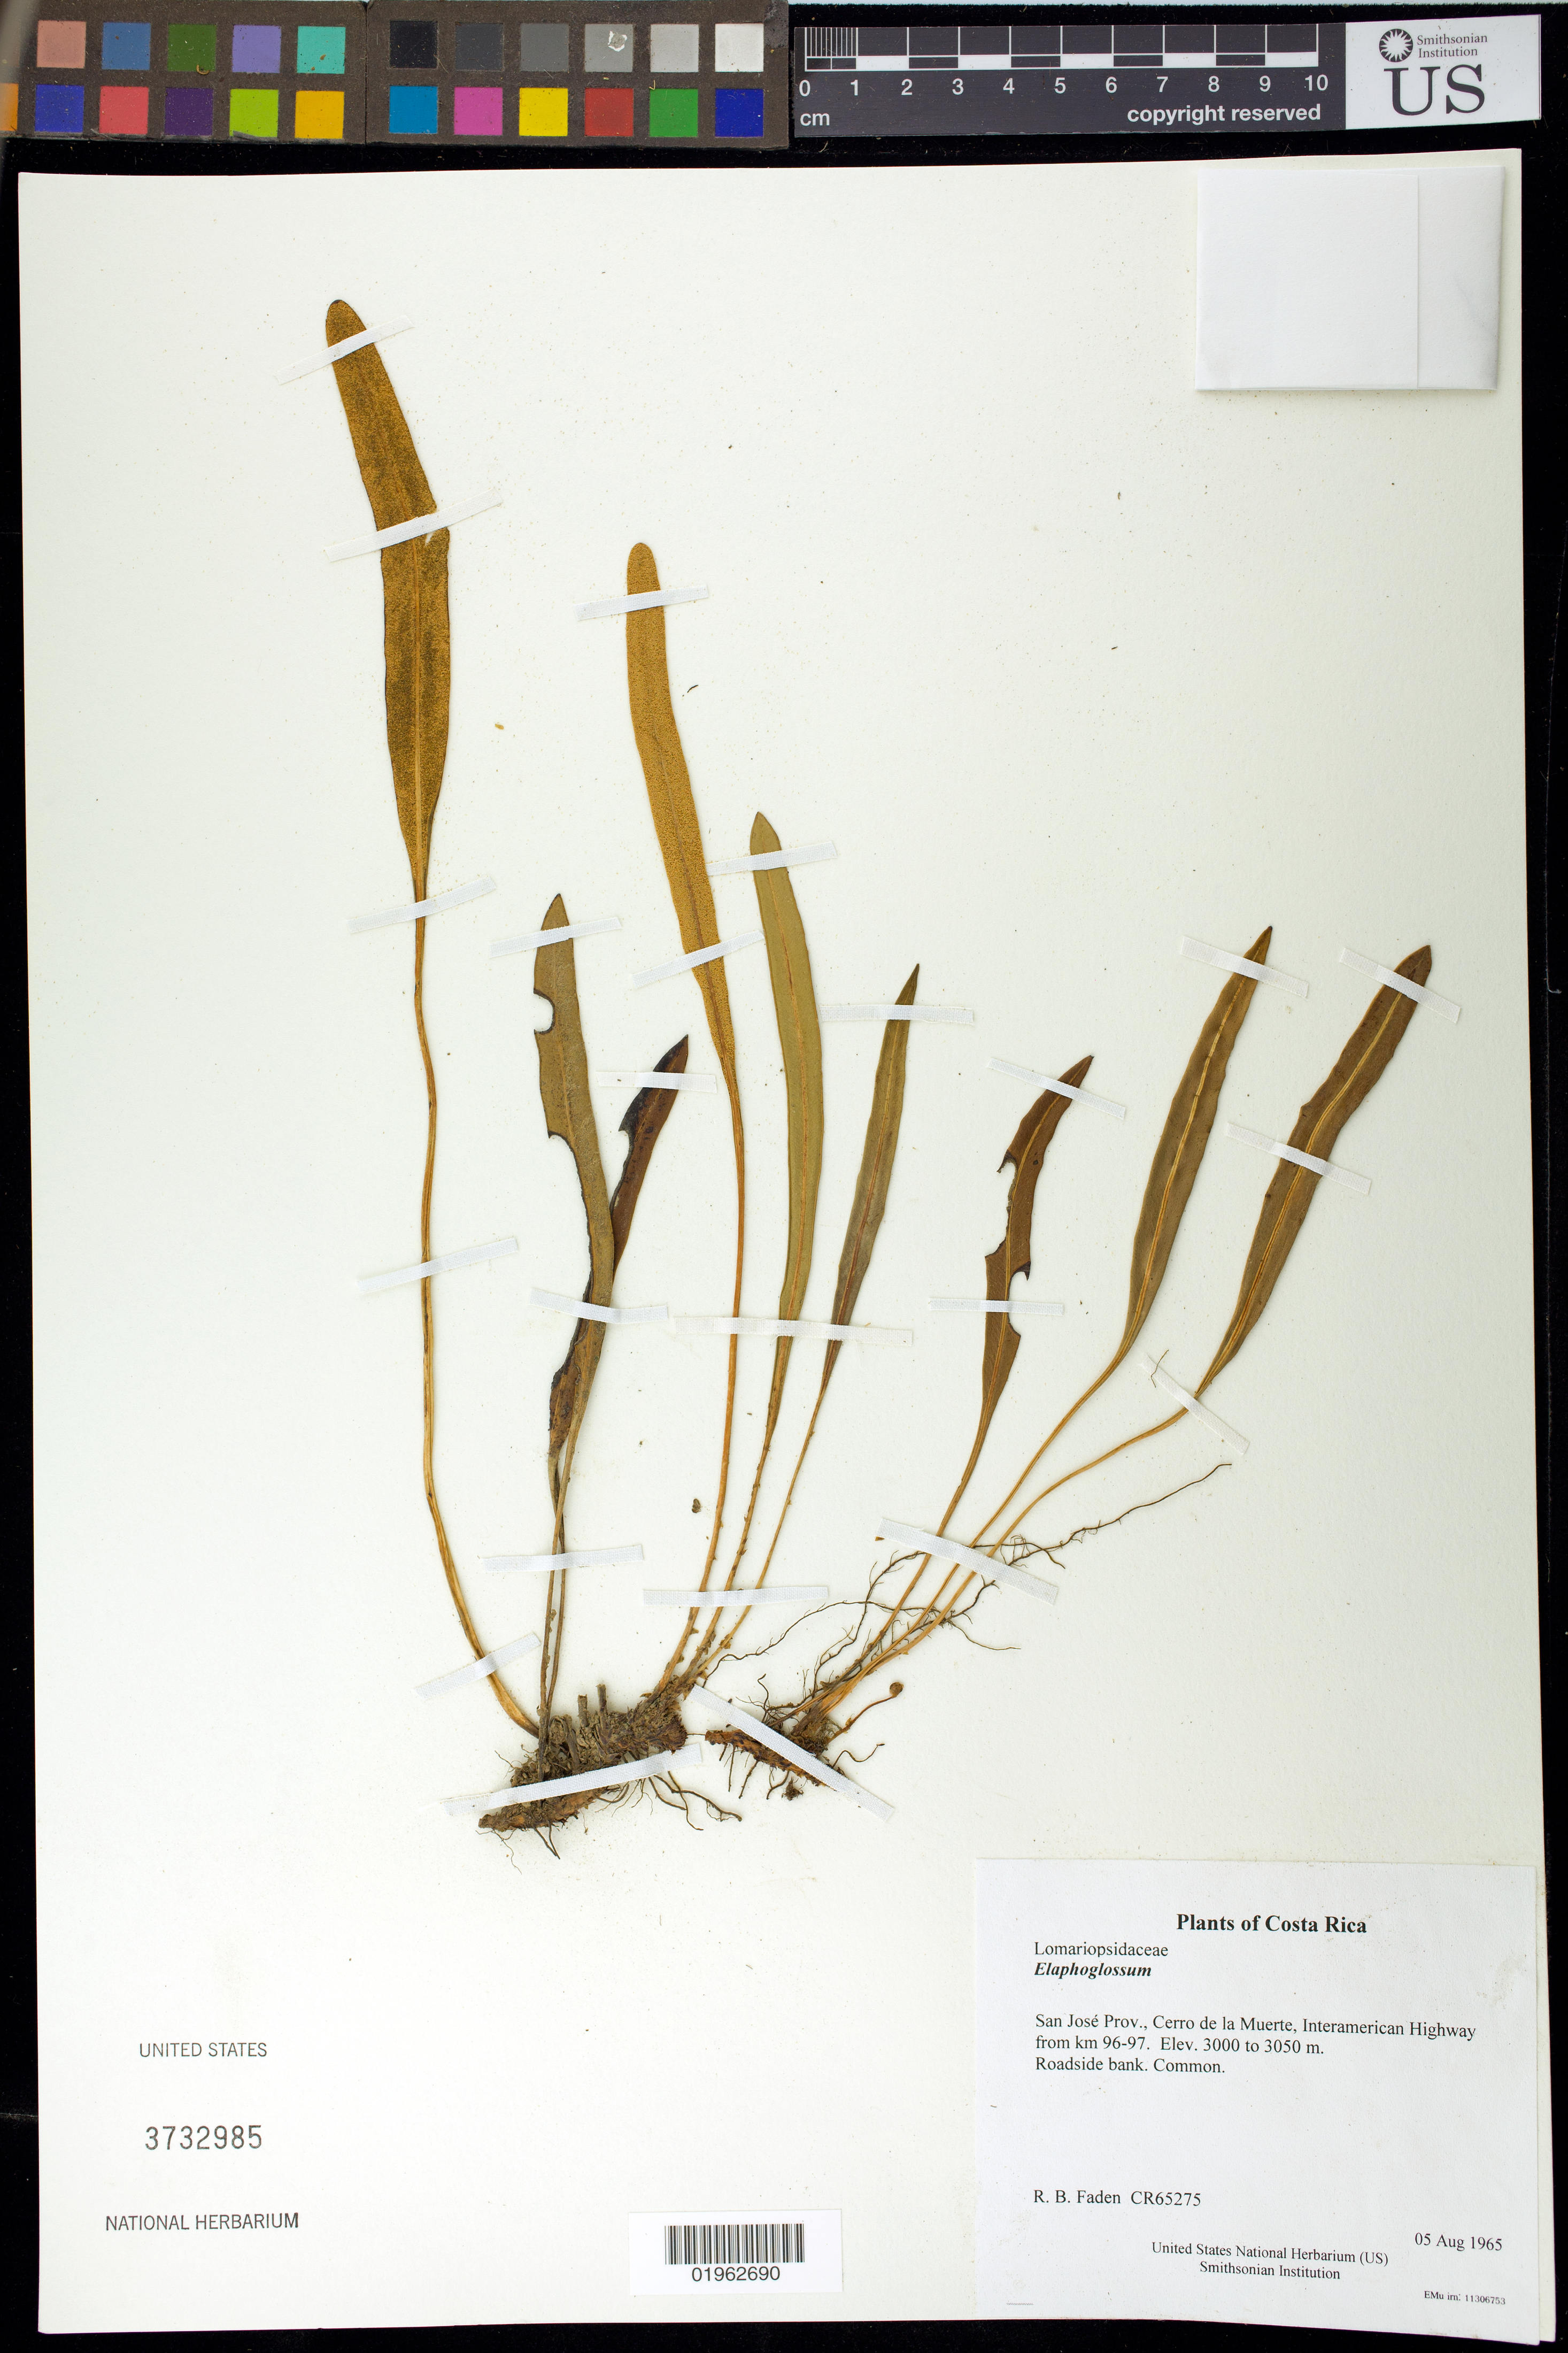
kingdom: Plantae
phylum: Tracheophyta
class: Polypodiopsida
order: Polypodiales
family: Dryopteridaceae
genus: Elaphoglossum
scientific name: Elaphoglossum sp.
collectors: R. B. Faden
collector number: CR65275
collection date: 1965-08-05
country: Costa Rica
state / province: San José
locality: Cerro de la Muerte, Interamerican Highway from km 96-97.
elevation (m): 3000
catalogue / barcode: US 3732985